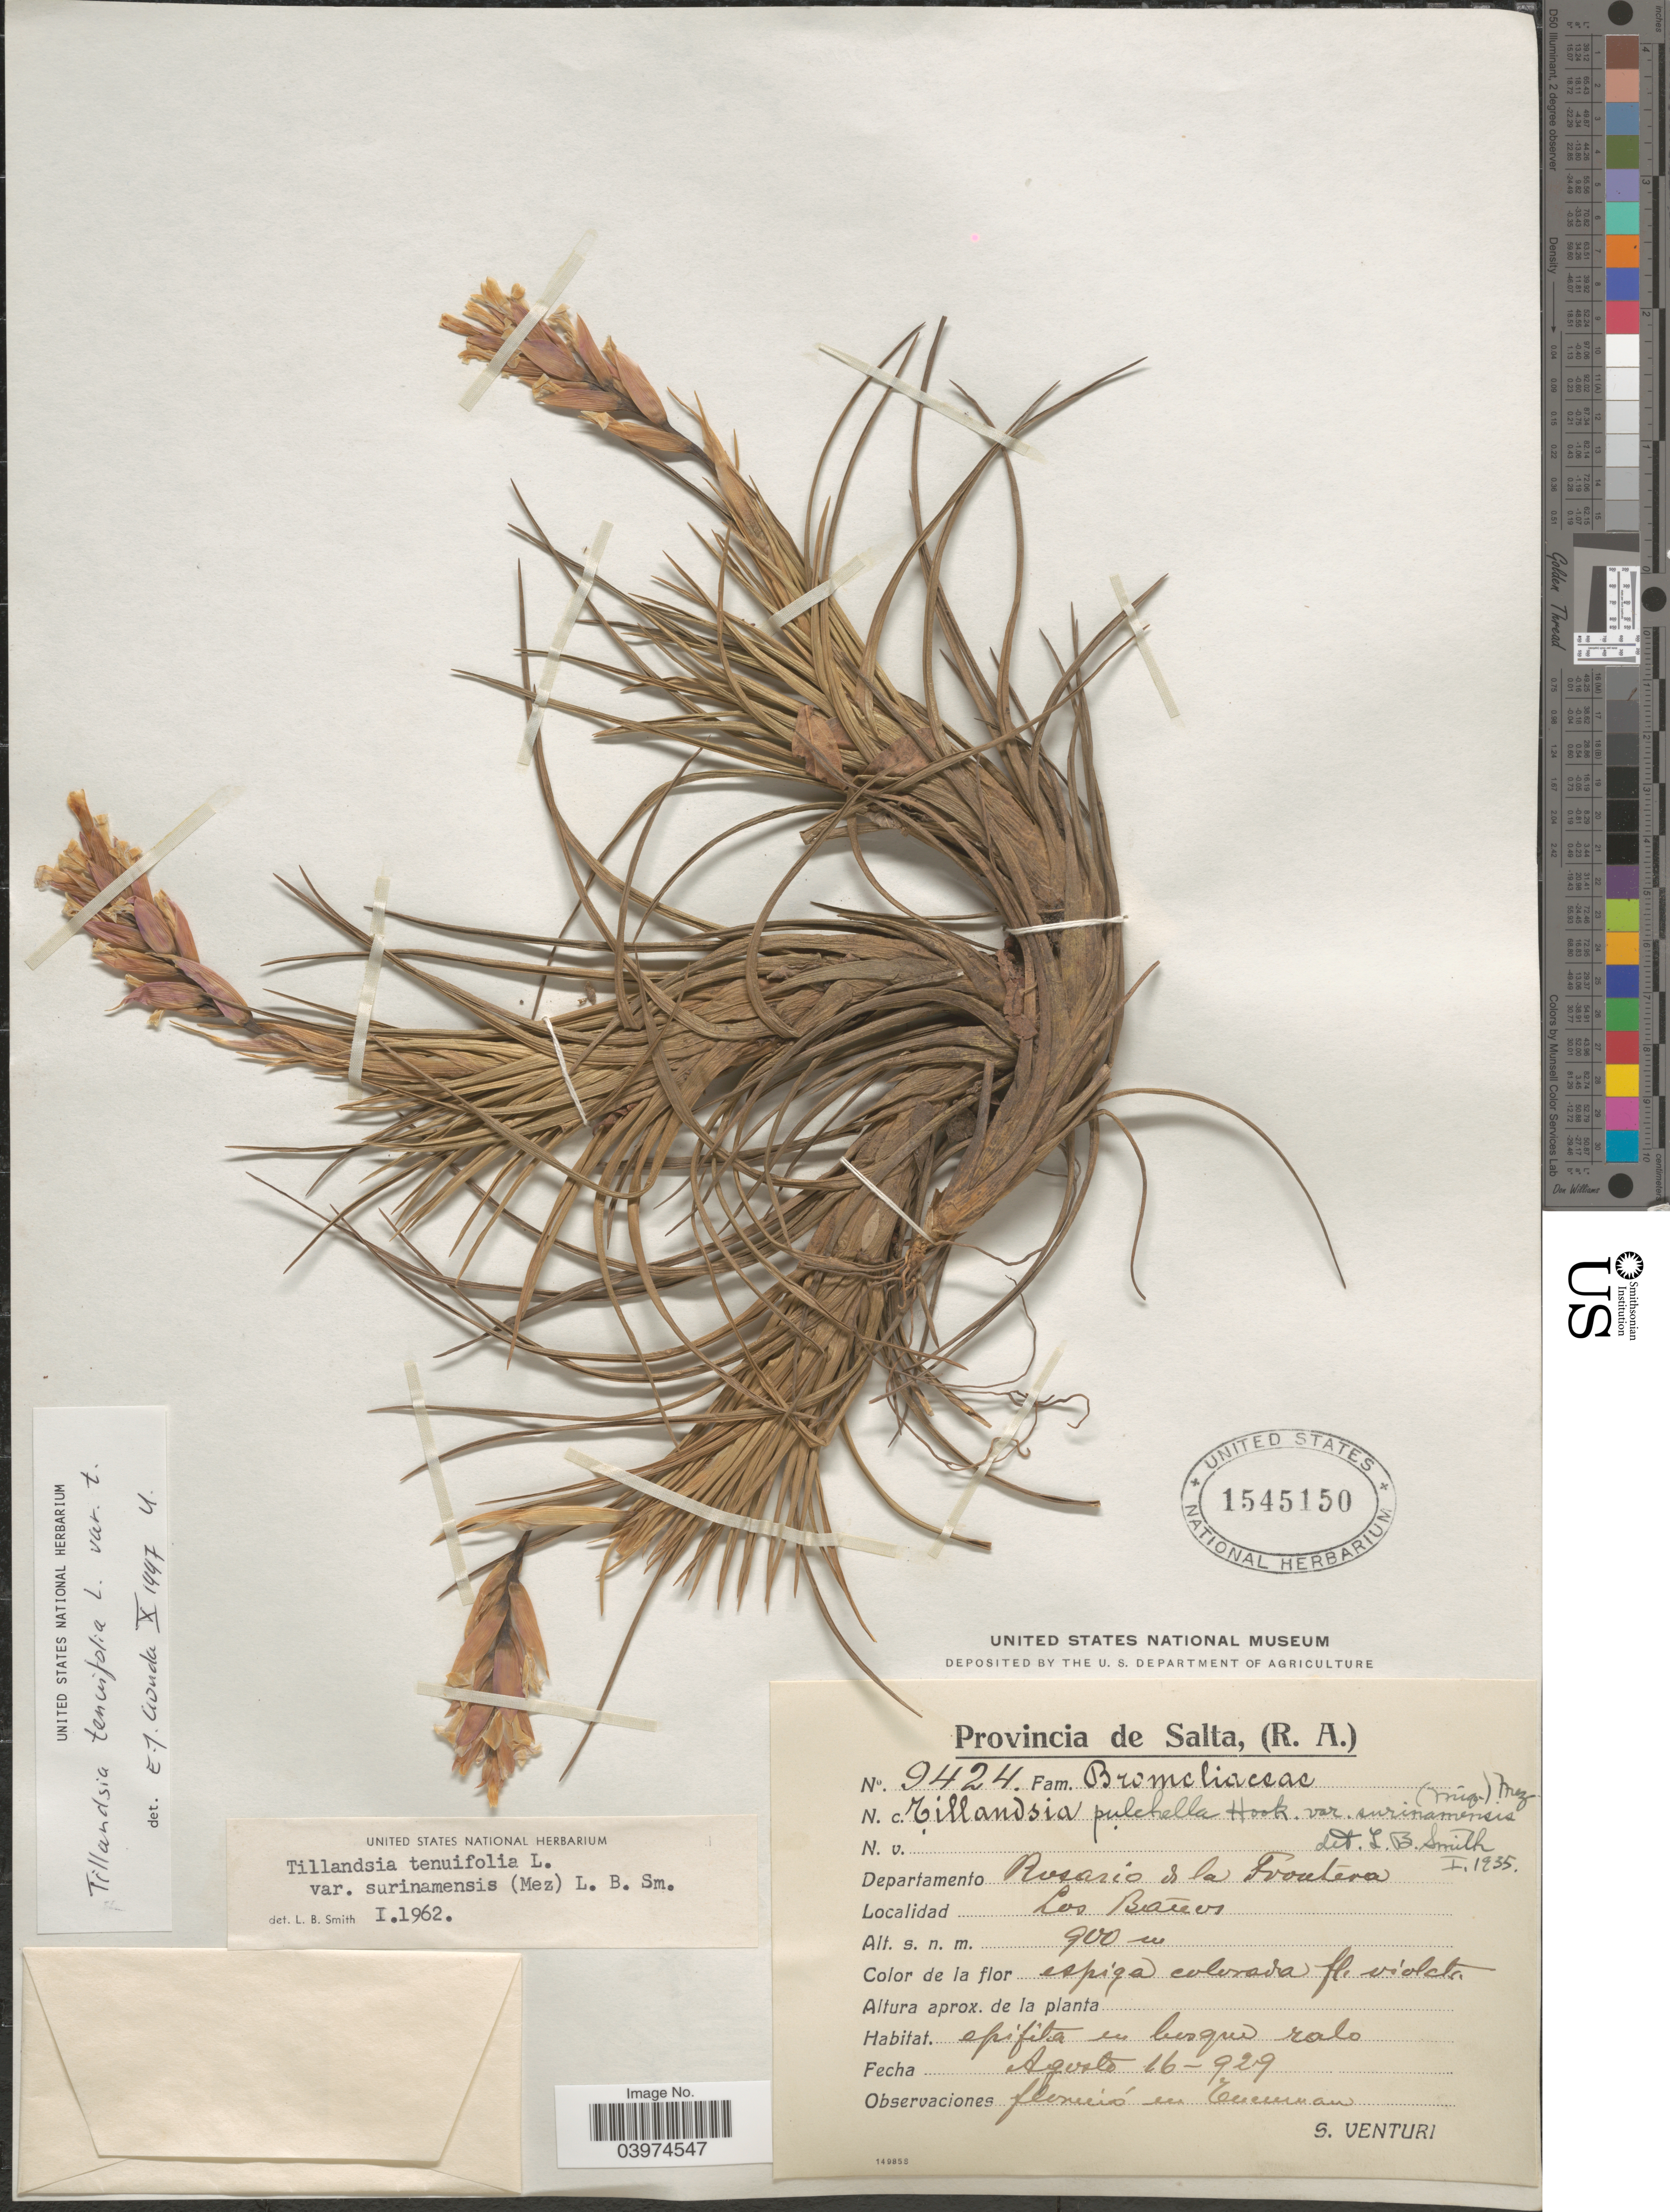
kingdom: Plantae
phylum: Tracheophyta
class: Liliopsida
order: Poales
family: Bromeliaceae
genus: Tillandsia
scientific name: Tillandsia tenuifolia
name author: L.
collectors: S. Venturi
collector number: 9424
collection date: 1929-08-16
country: Argentina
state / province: Salta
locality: (R.A.). Departamento Rosario de la Frontera. Los Baños.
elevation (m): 900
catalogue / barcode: US 1545150